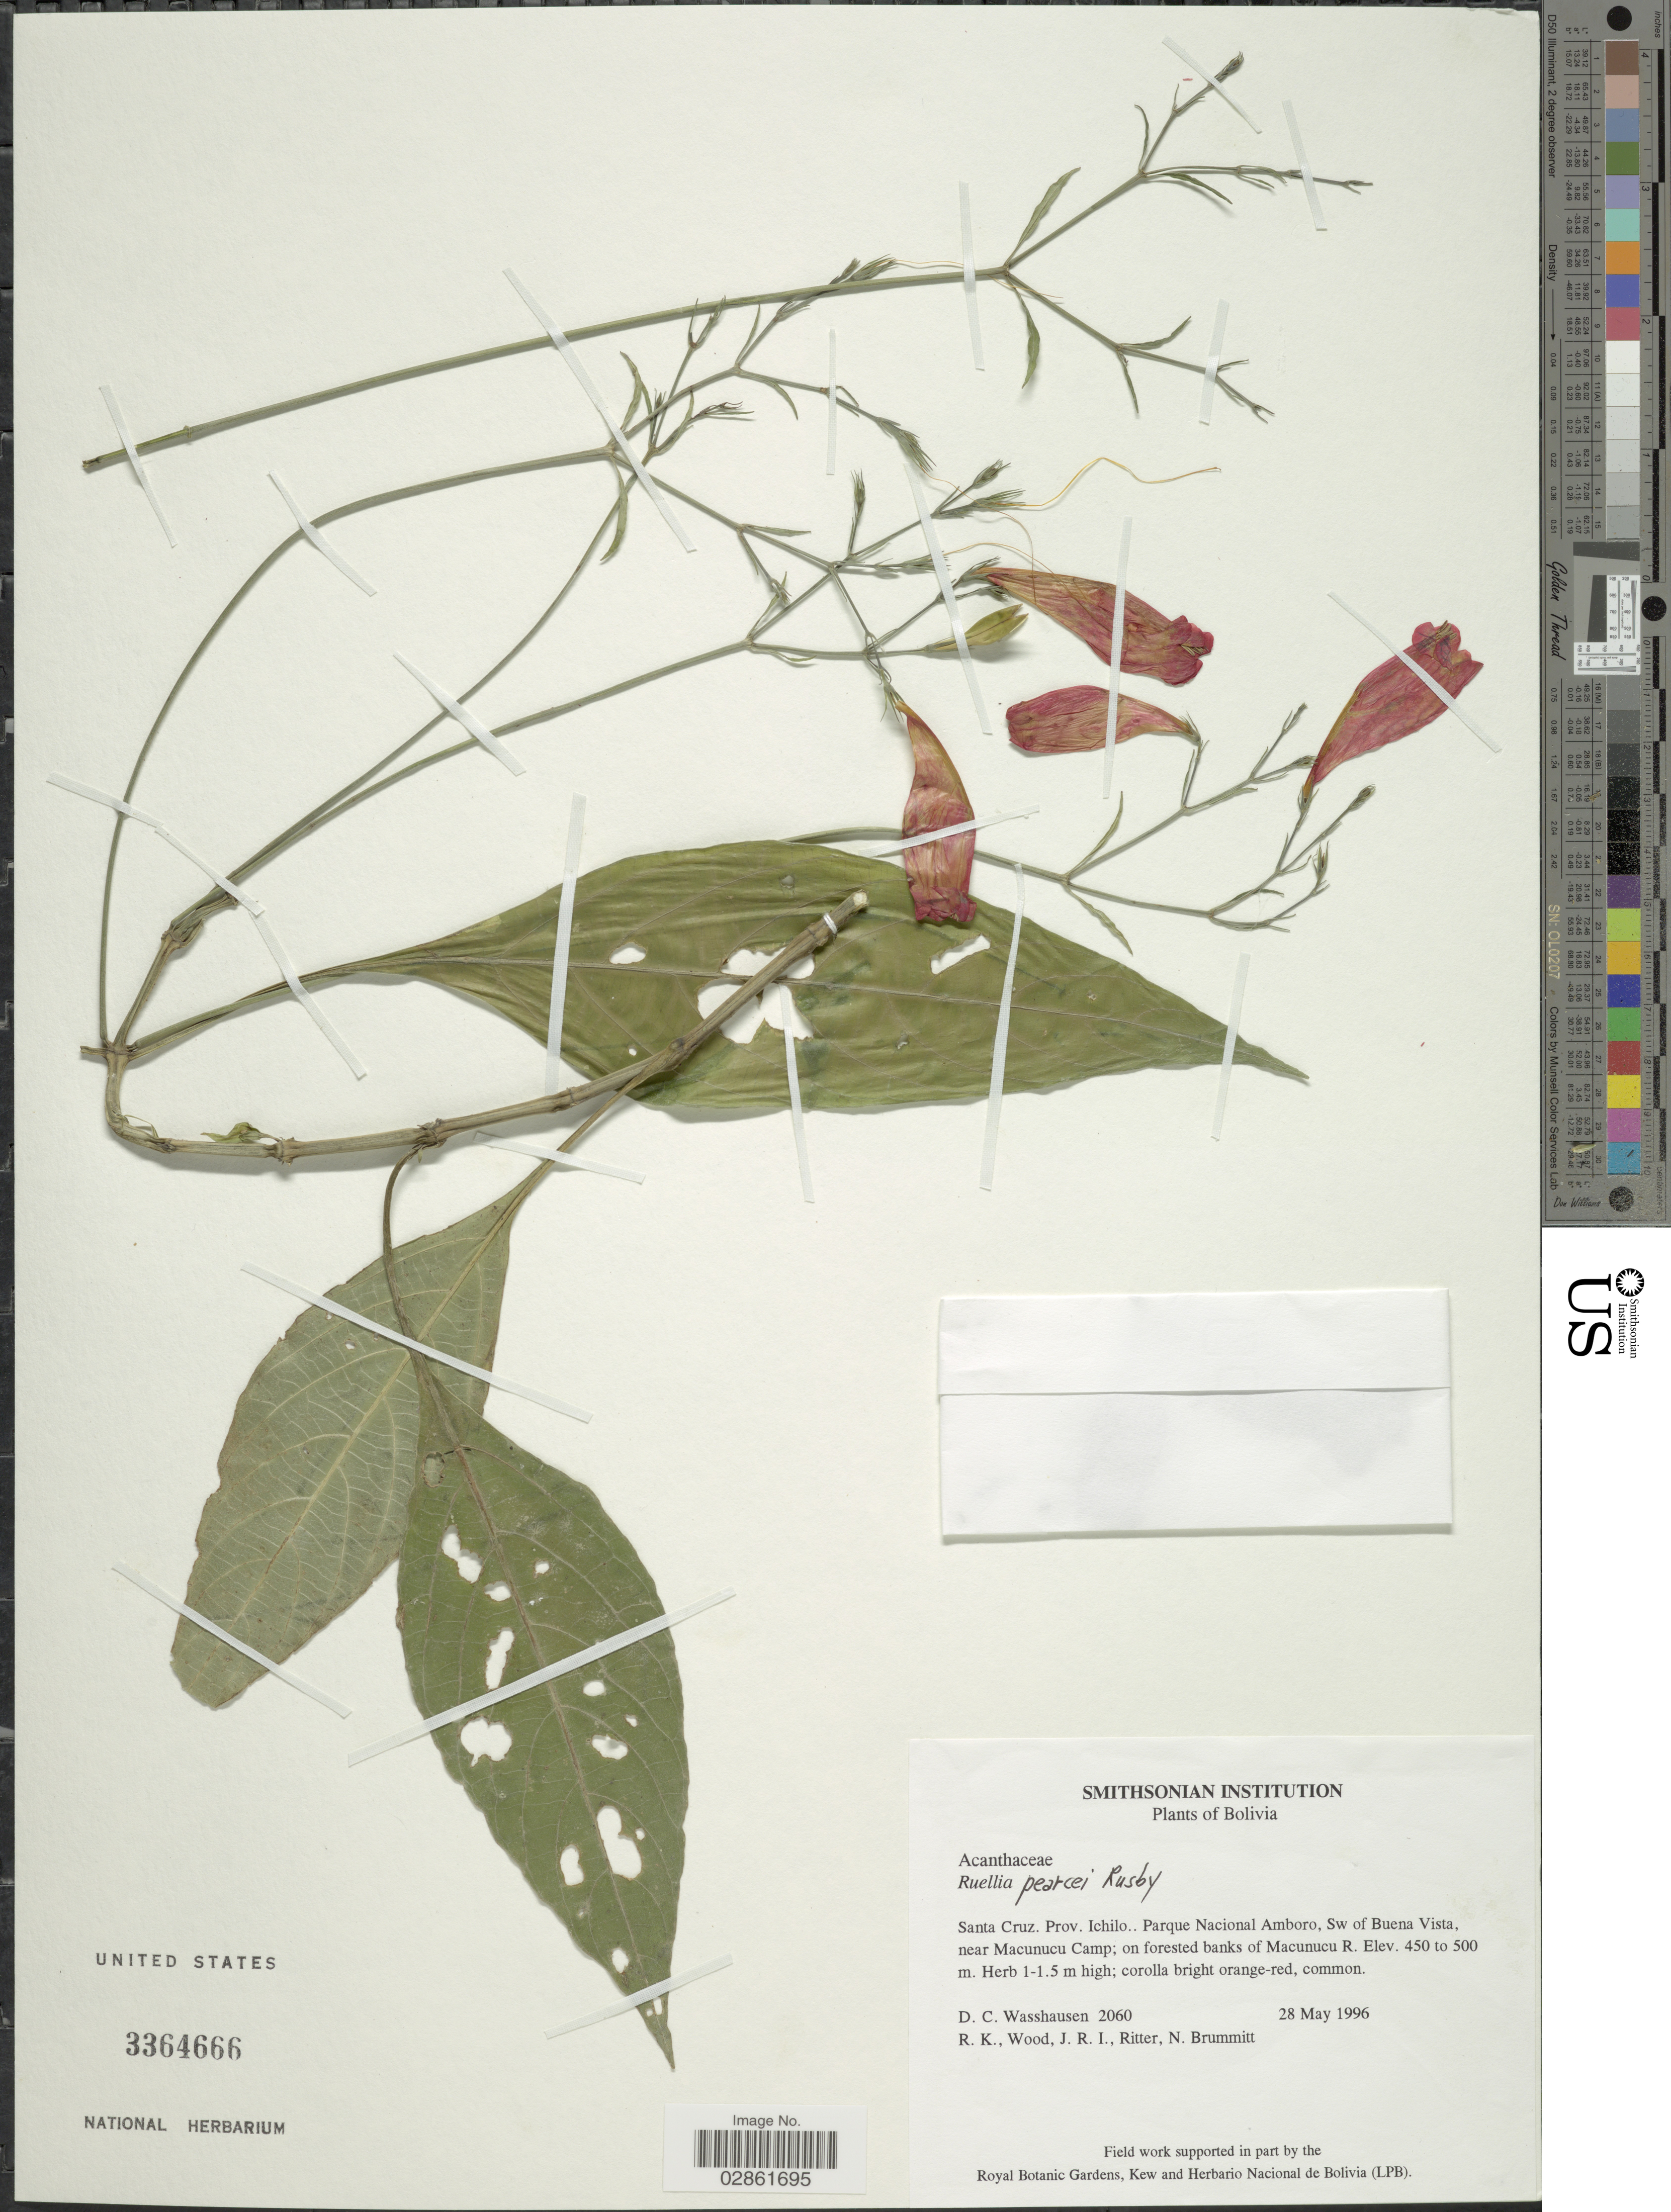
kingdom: Plantae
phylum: Tracheophyta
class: Magnoliopsida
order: Lamiales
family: Acanthaceae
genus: Ruellia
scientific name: Ruellia pearcei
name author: Rusby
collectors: D. C. Wasshausen, R. Wood, J. Ritter & N. Brummitt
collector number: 2060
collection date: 1996-05-28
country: Bolivia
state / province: Santa Cruz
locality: Prov. Ichilo.. Parque Nacional Amboro, Sw of Buena Vista, near Macunucu Camp; on forested banks of Macunucu Camp; on forested banks of Macunucu R.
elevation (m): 450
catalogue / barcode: US 3364666